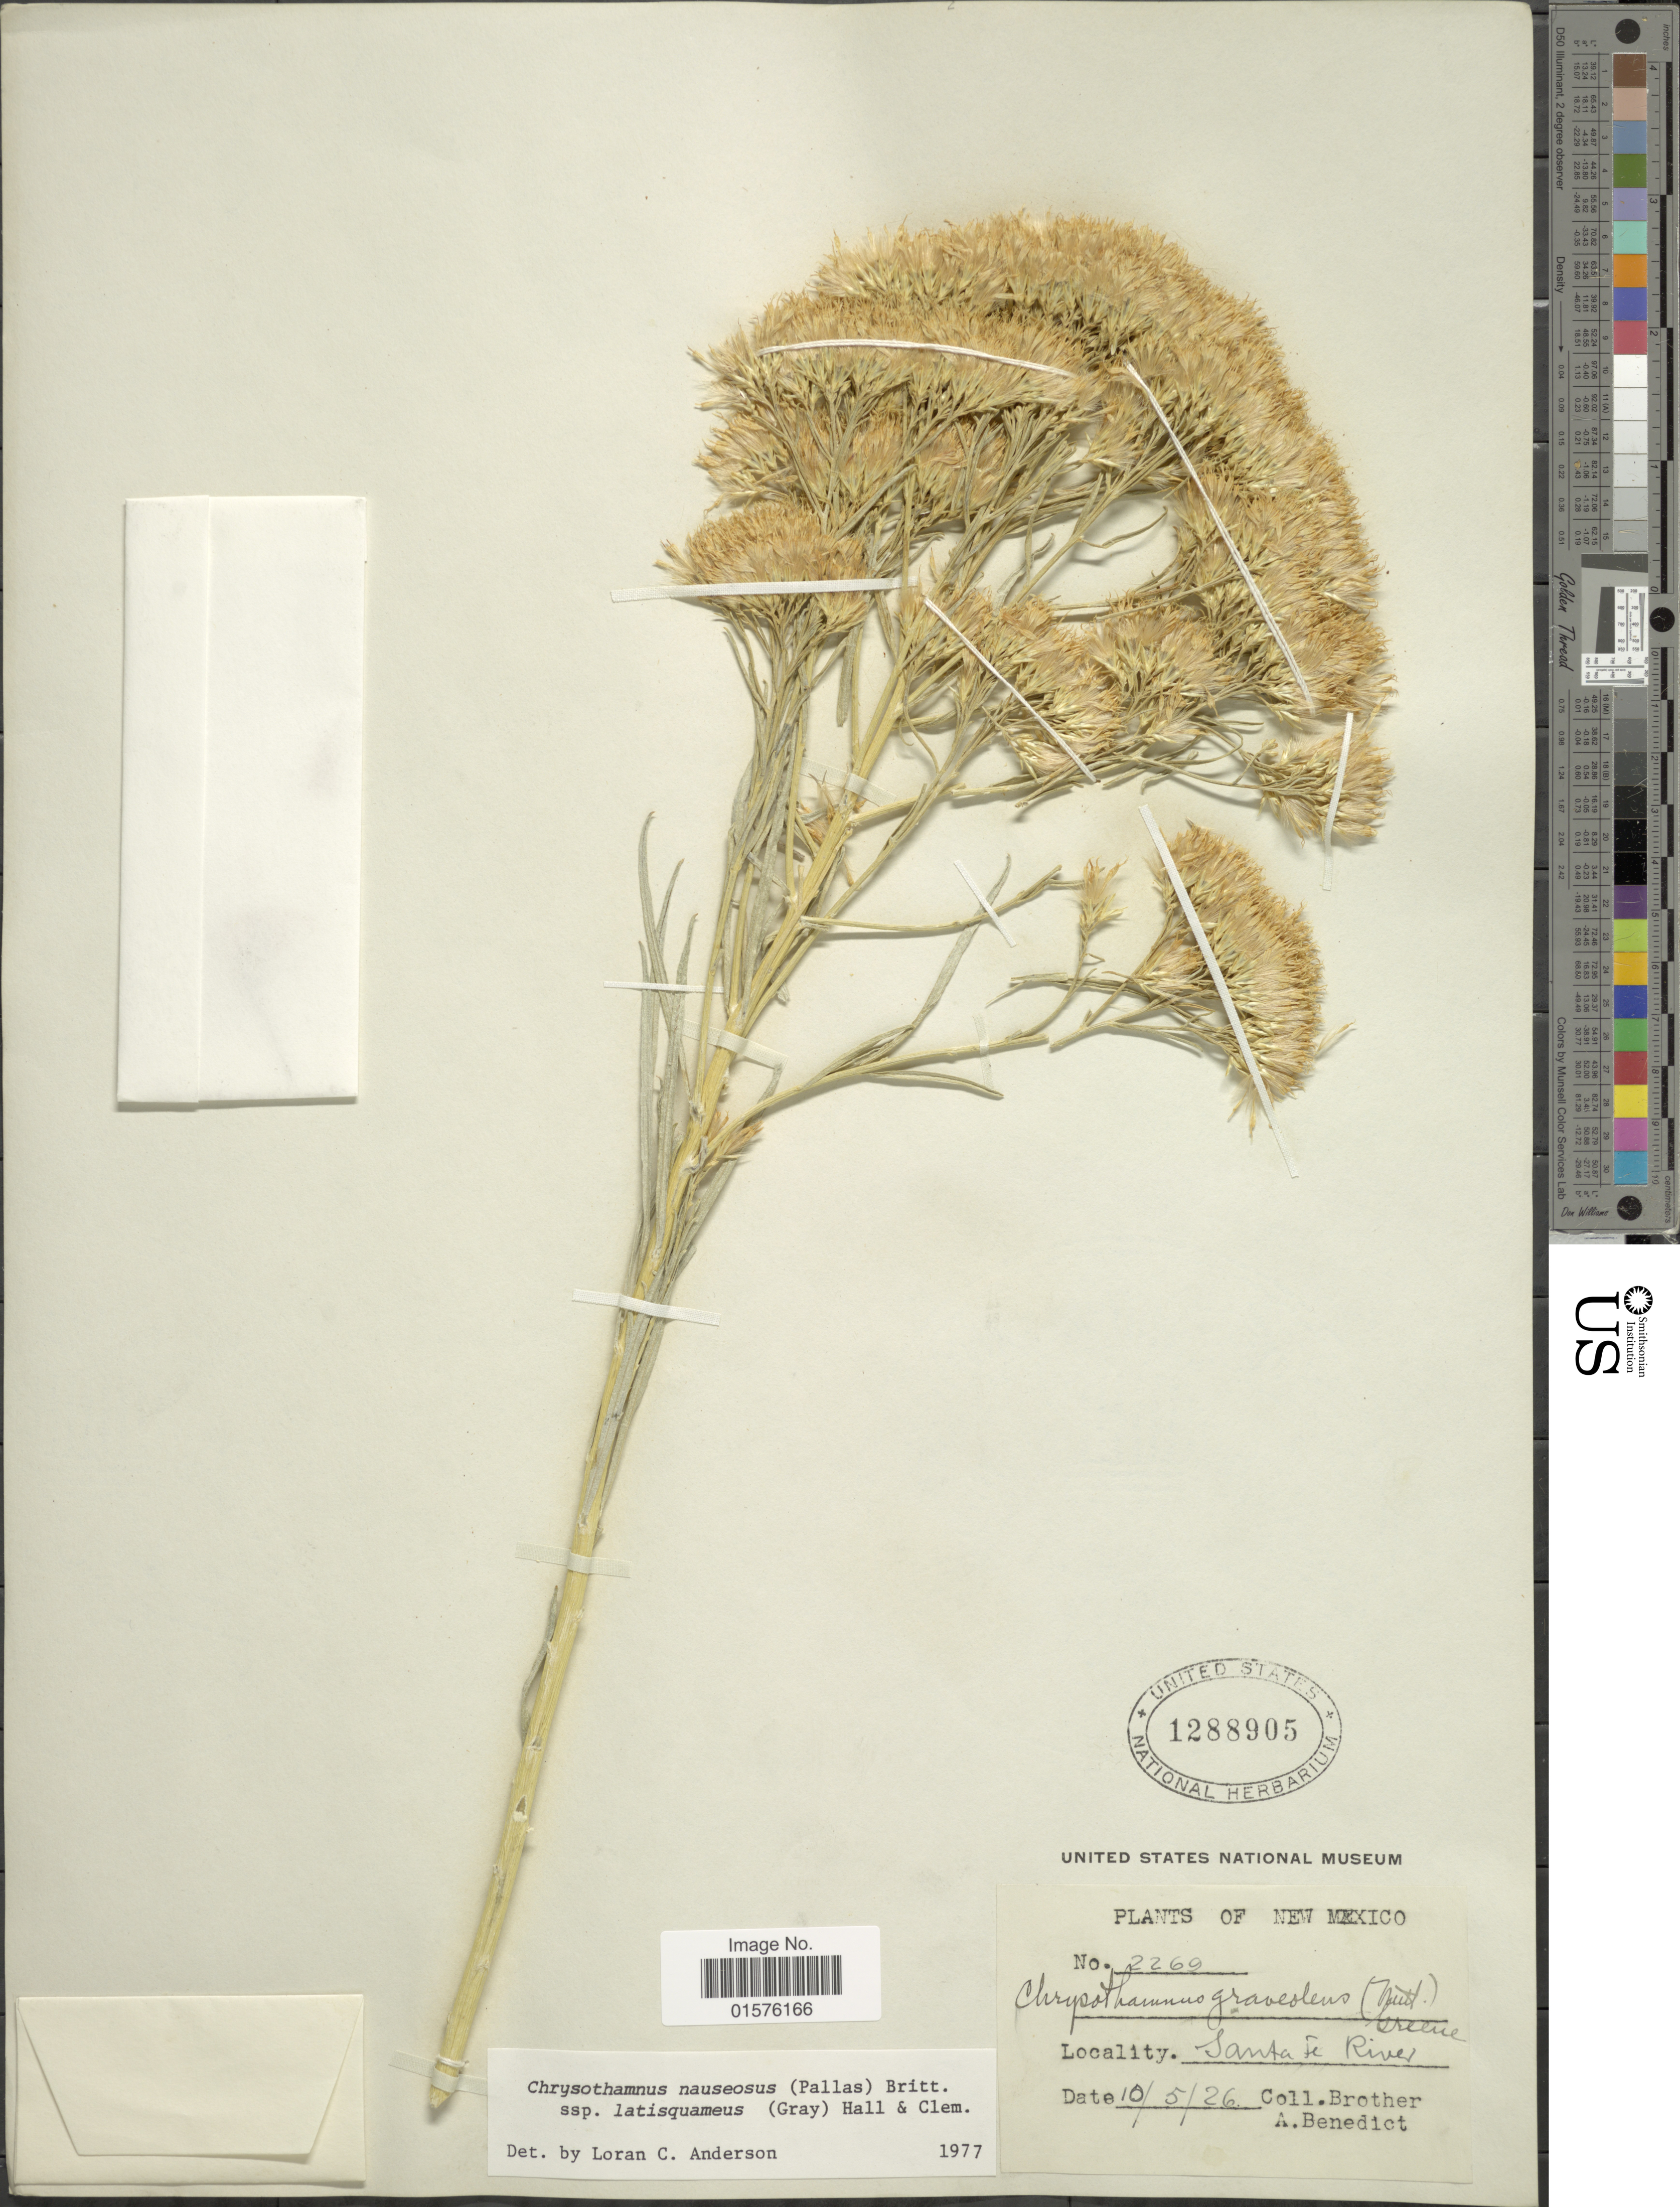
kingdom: Plantae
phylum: Tracheophyta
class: Magnoliopsida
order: Asterales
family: Asteraceae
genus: Ericameria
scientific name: Ericameria nauseosa var. latisquamea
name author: (A. Gray) G.L. Nesom & G.I. Baird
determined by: Urbatsch, Lowell E., Curator (LSU), Louisiana State University (UNITED STATES)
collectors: Bro. Benedict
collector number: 2269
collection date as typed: Transcribed d/m/y: 5/10/26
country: United States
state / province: New Mexico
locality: Santa Fe River.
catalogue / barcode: US 1288905